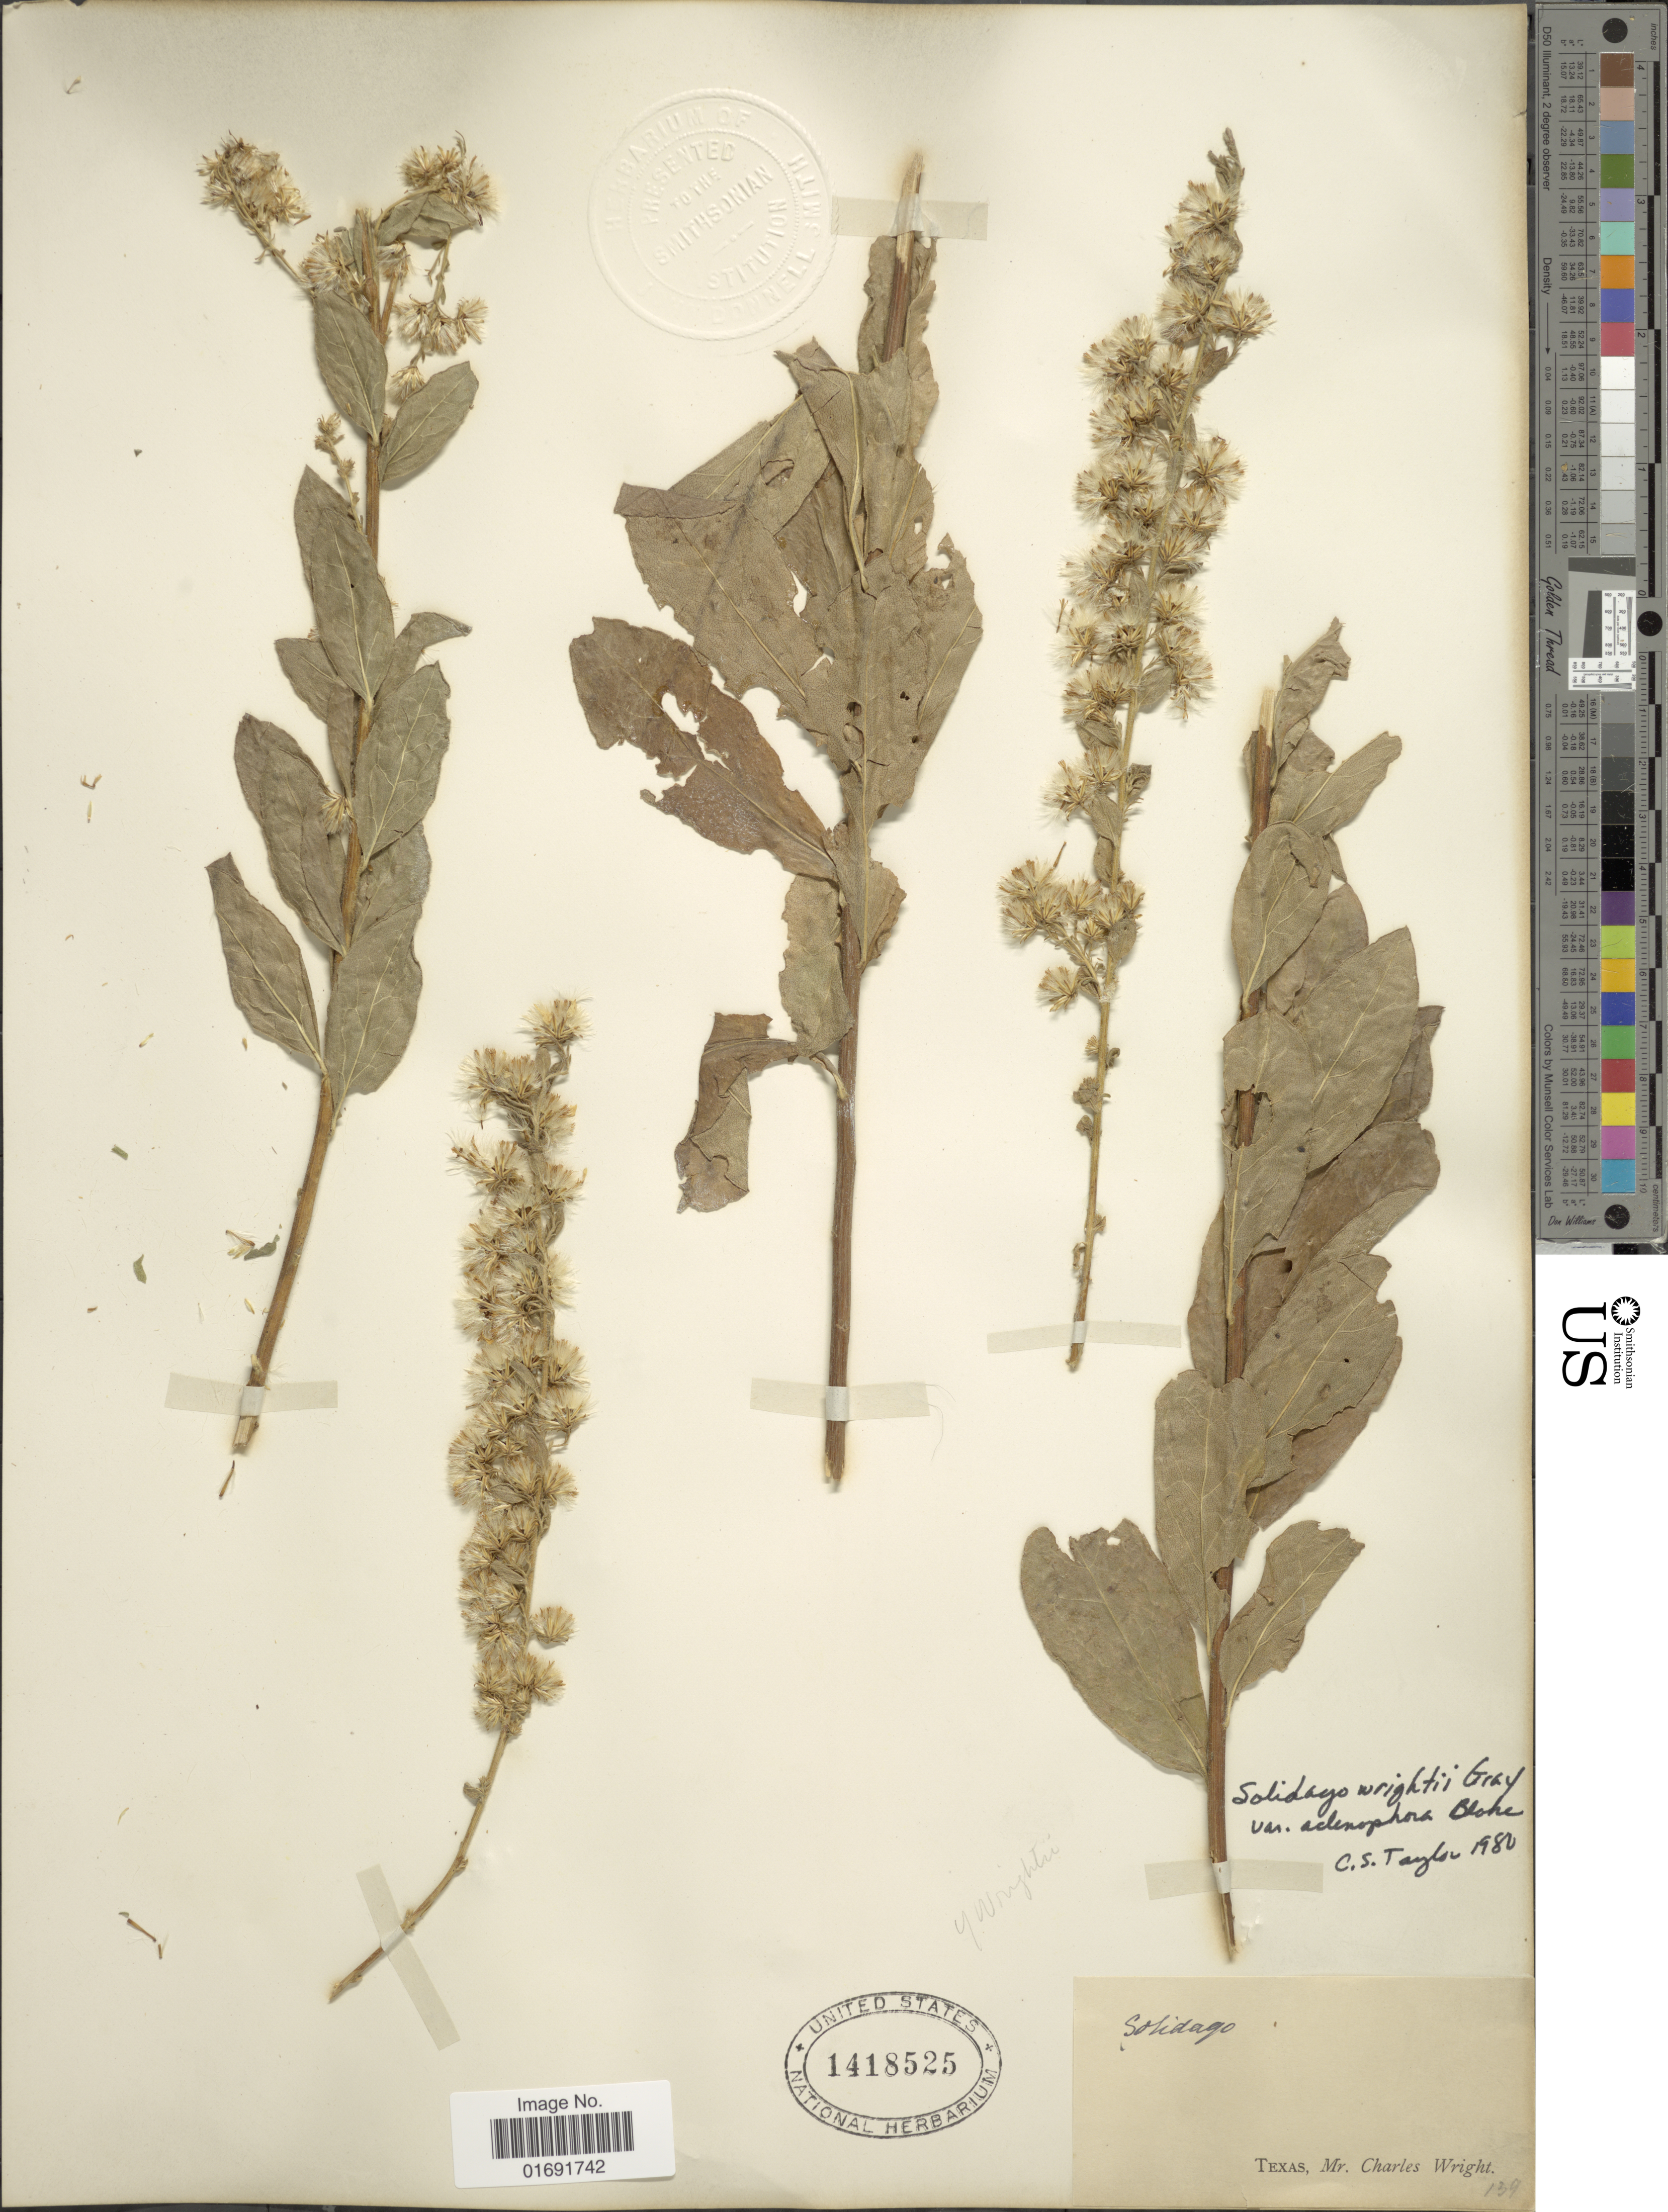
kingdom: Plantae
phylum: Tracheophyta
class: Magnoliopsida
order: Asterales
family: Asteraceae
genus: Solidago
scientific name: Solidago wrightii var. adenophora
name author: S.F. Blake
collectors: C. Wright & C. S. Taylor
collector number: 139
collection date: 1980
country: United States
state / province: Texas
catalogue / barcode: US 1418525